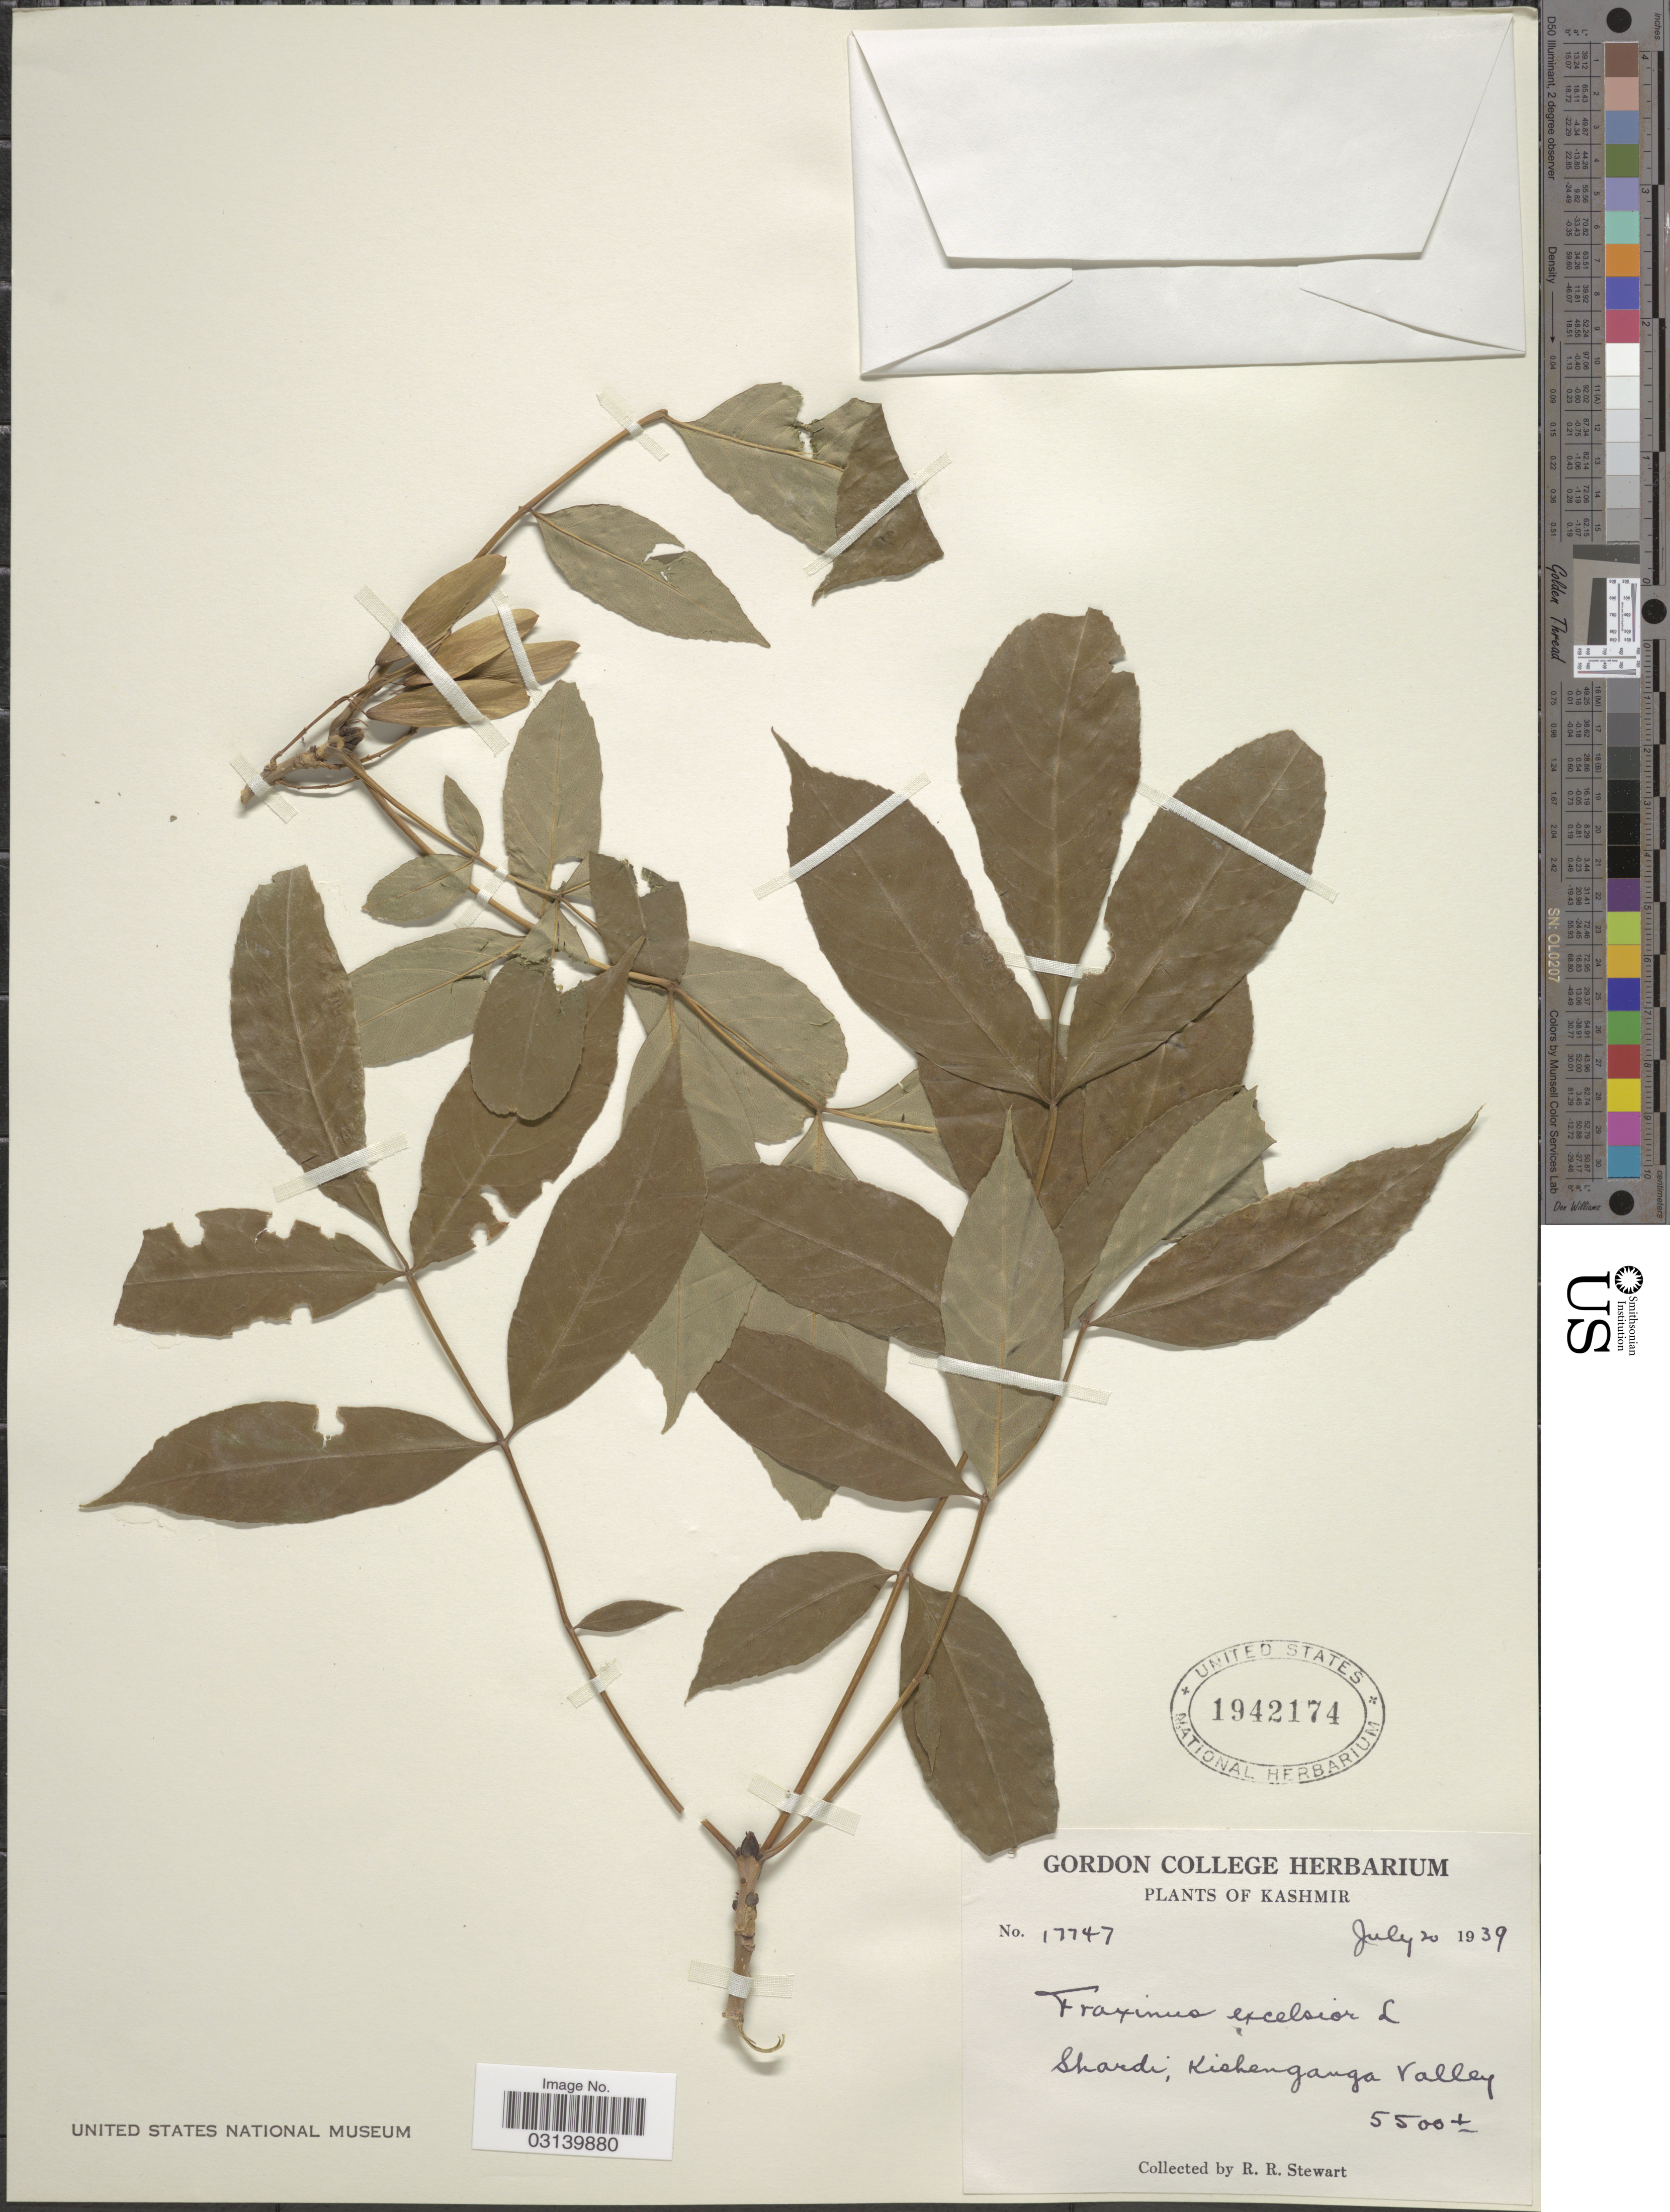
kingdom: Plantae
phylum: Tracheophyta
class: Magnoliopsida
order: Lamiales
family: Oleaceae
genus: Fraxinus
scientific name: Fraxinus excelsior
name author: L.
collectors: R. Stewart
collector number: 17747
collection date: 1939-07-20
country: India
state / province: Jammu and Kashmir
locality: Kashmir. Shardi, Kishenganga Valley.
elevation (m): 1676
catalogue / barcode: US 1942174